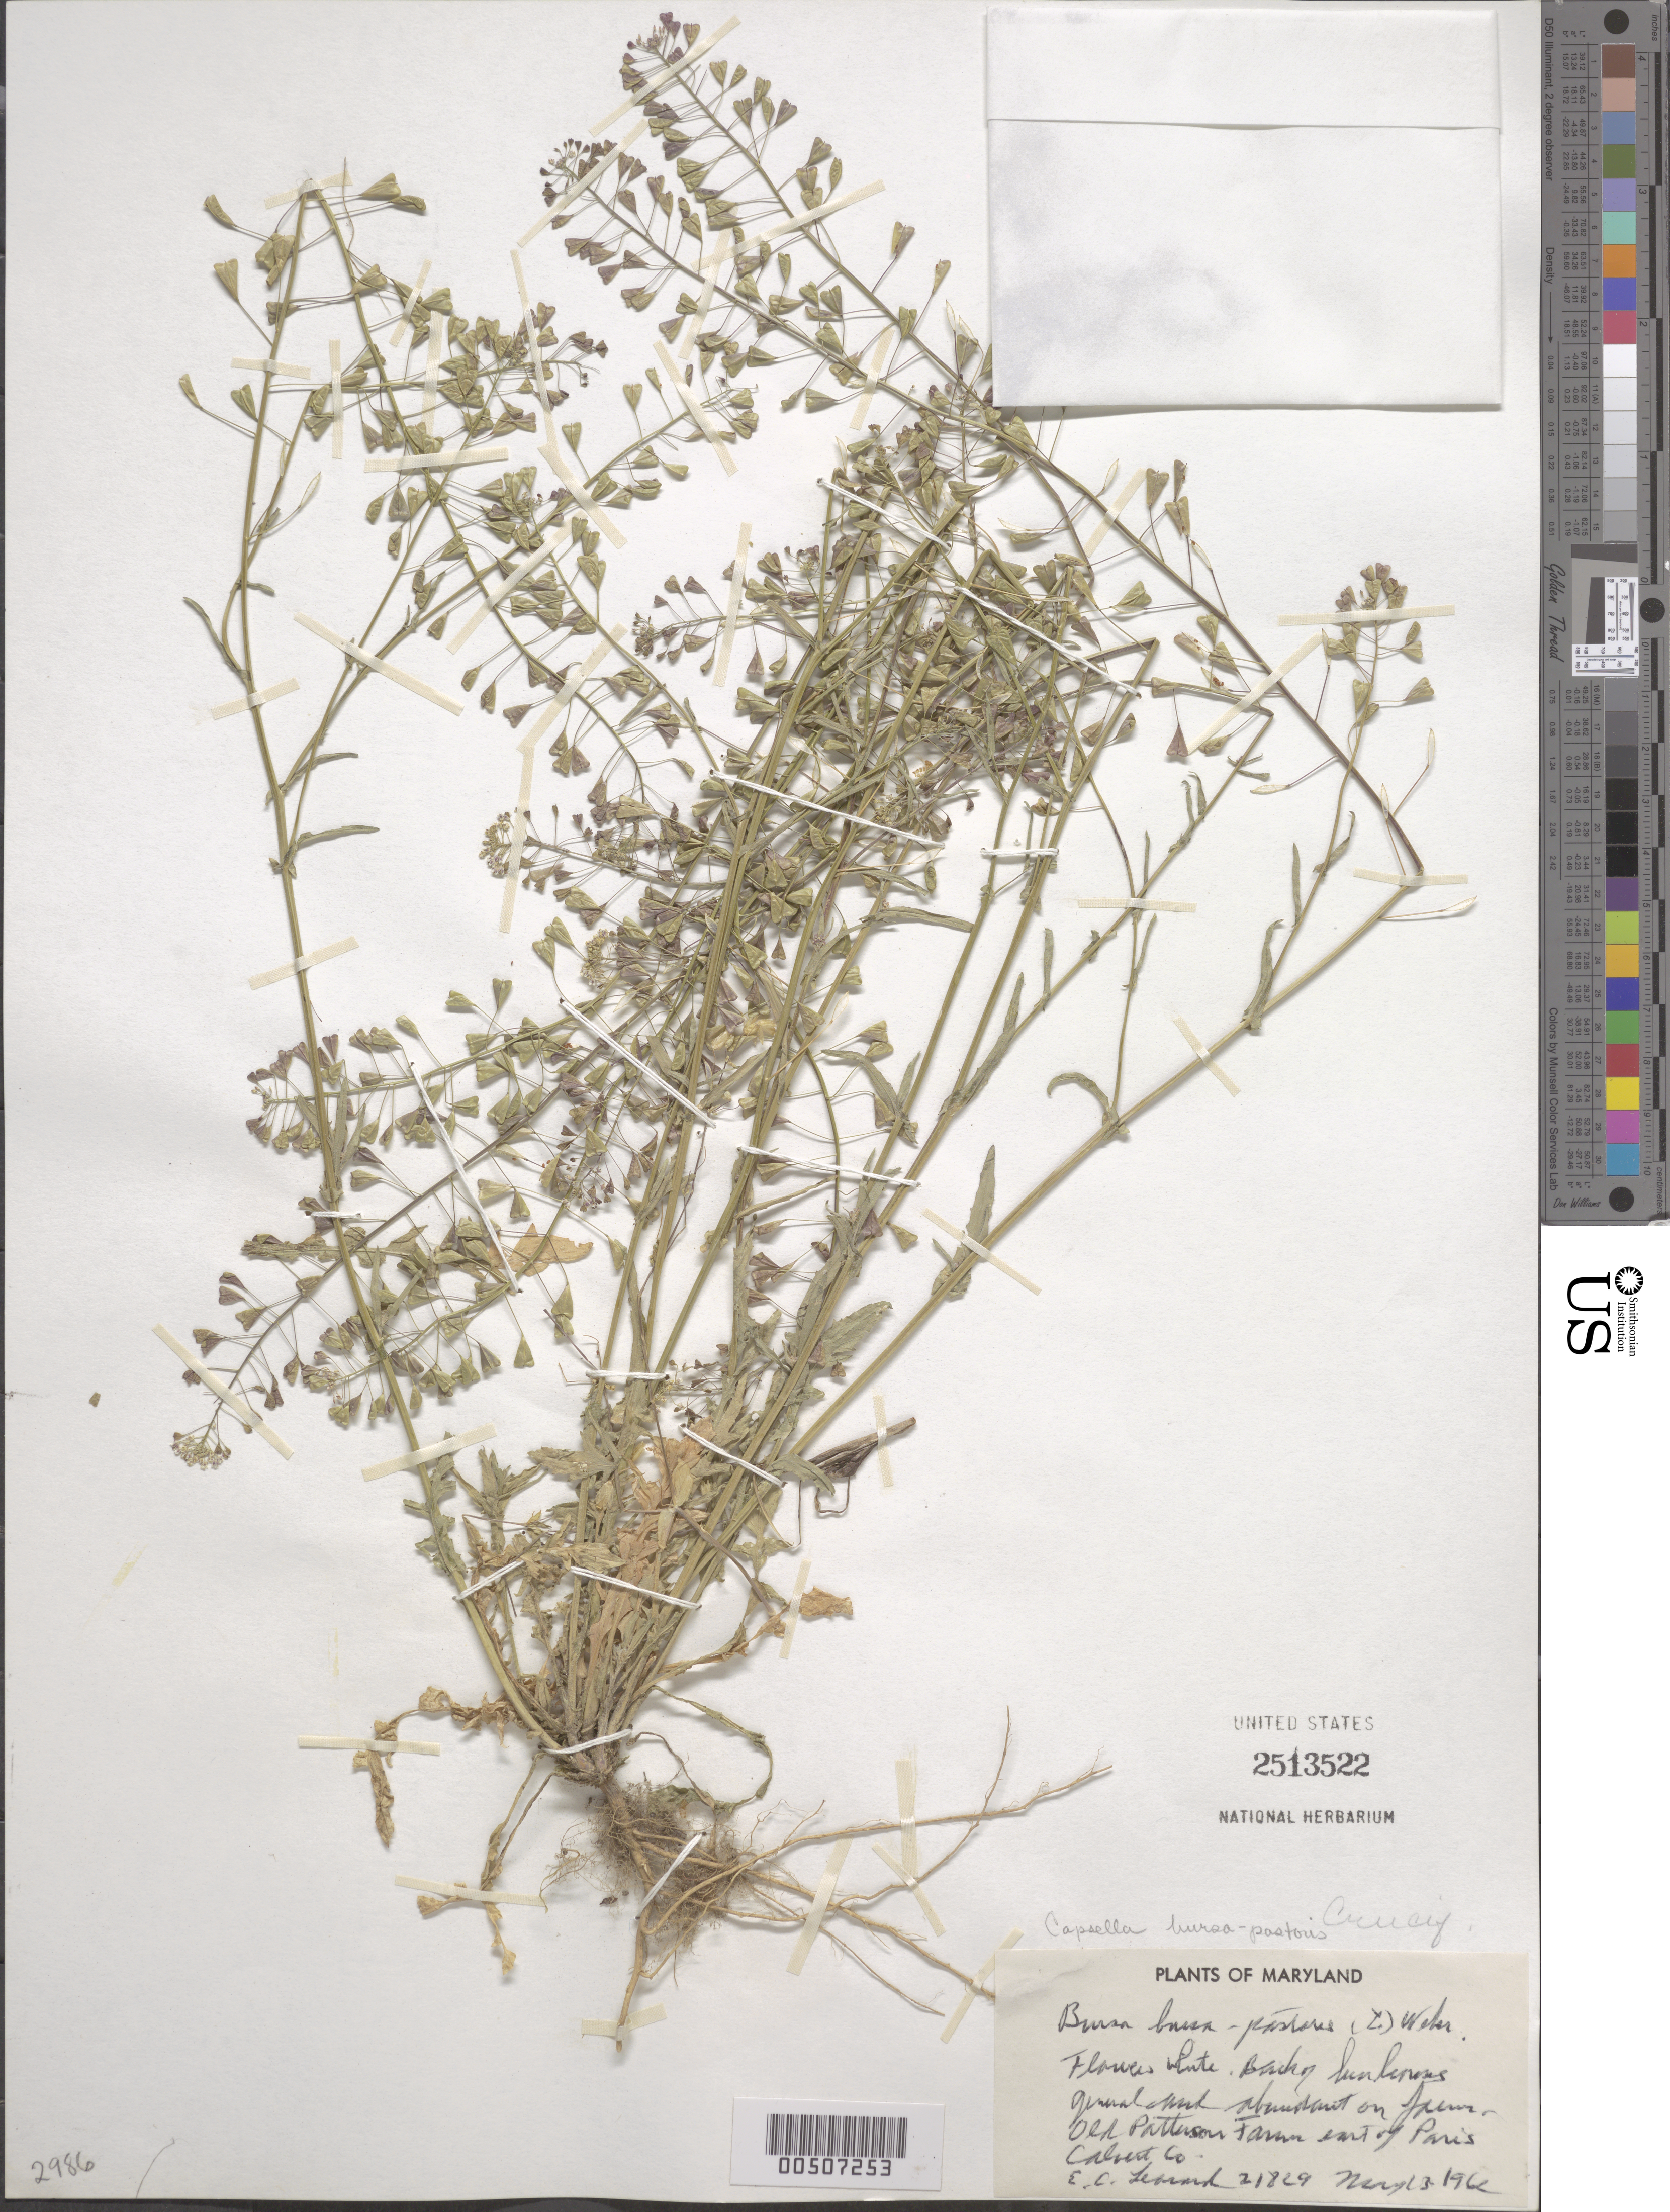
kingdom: Plantae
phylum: Tracheophyta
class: Magnoliopsida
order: Brassicales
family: Brassicaceae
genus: Capsella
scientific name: Capsella bursa-pastoris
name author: (L.) Medik.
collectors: E. C. Leonard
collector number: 21829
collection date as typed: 13 May 1962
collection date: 1962-05-13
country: United States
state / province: Maryland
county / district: Calvert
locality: Old Patterson Farm, E of Paris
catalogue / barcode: US 2513522